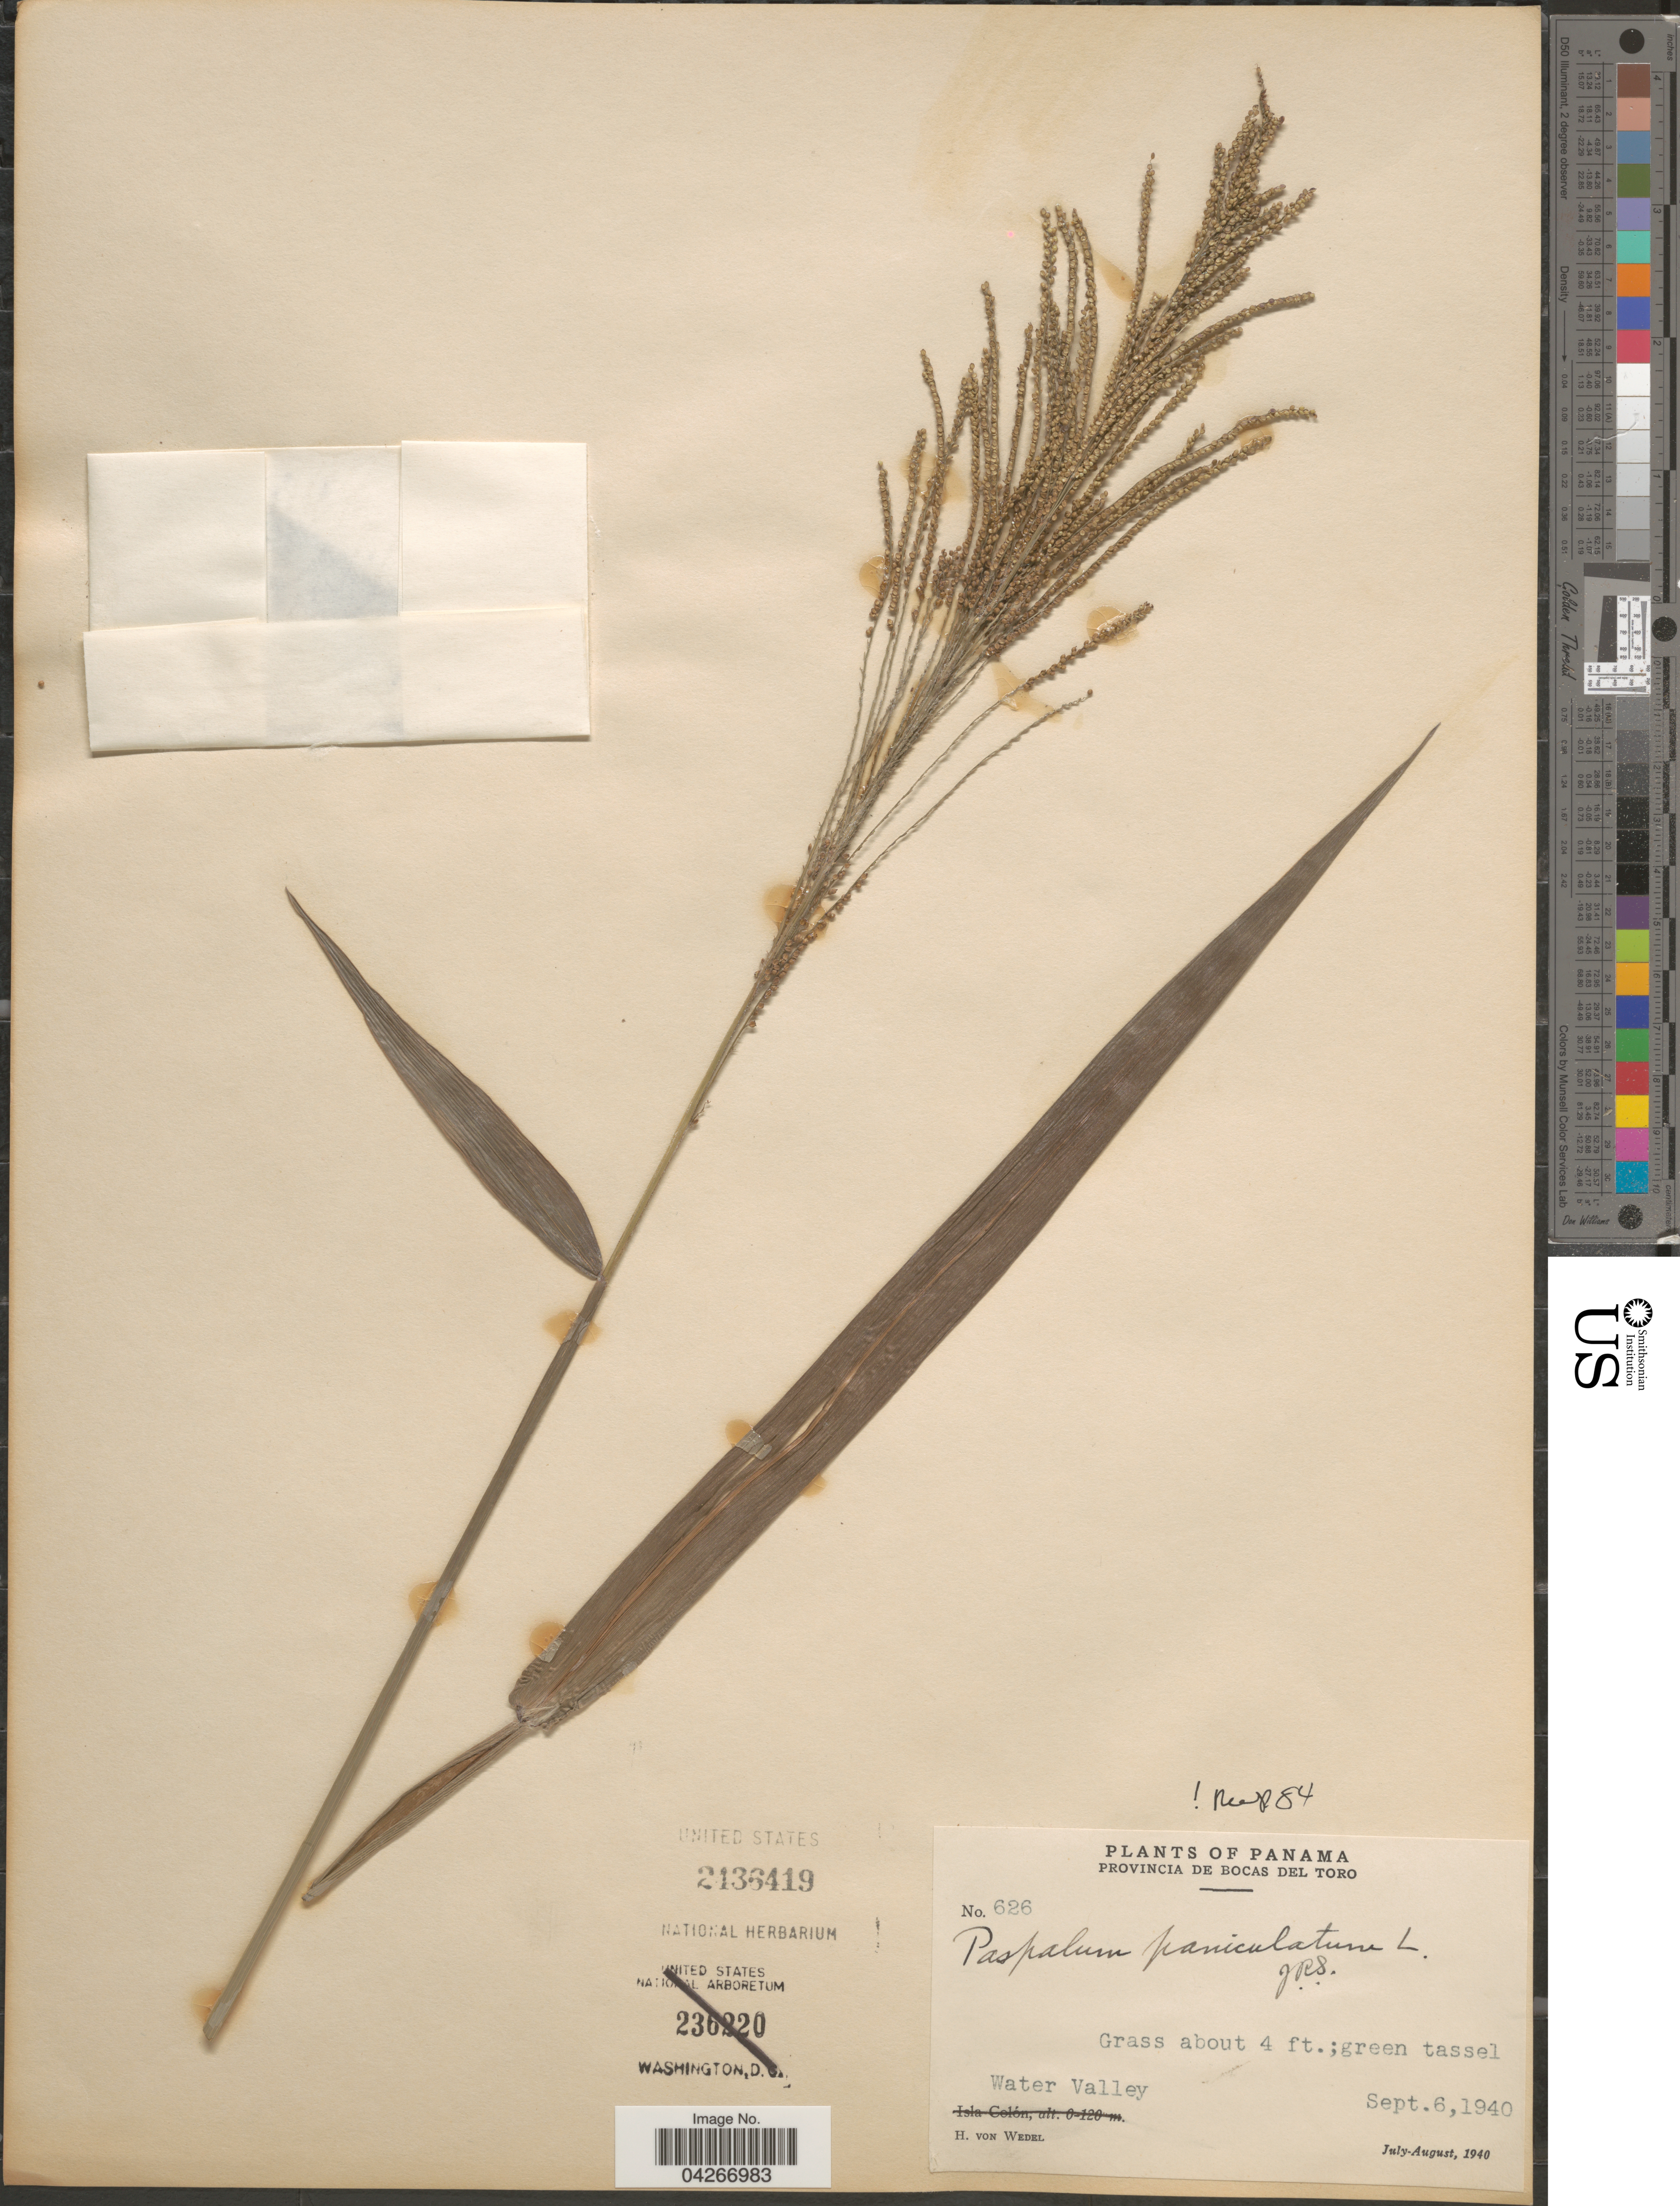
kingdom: Plantae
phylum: Tracheophyta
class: Liliopsida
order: Poales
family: Poaceae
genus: Paspalum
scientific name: Paspalum paniculatum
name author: L.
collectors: H. von Wedel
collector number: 626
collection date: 1940-09-06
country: Panama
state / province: Bocas del Toro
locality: Water valley.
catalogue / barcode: US 2436419